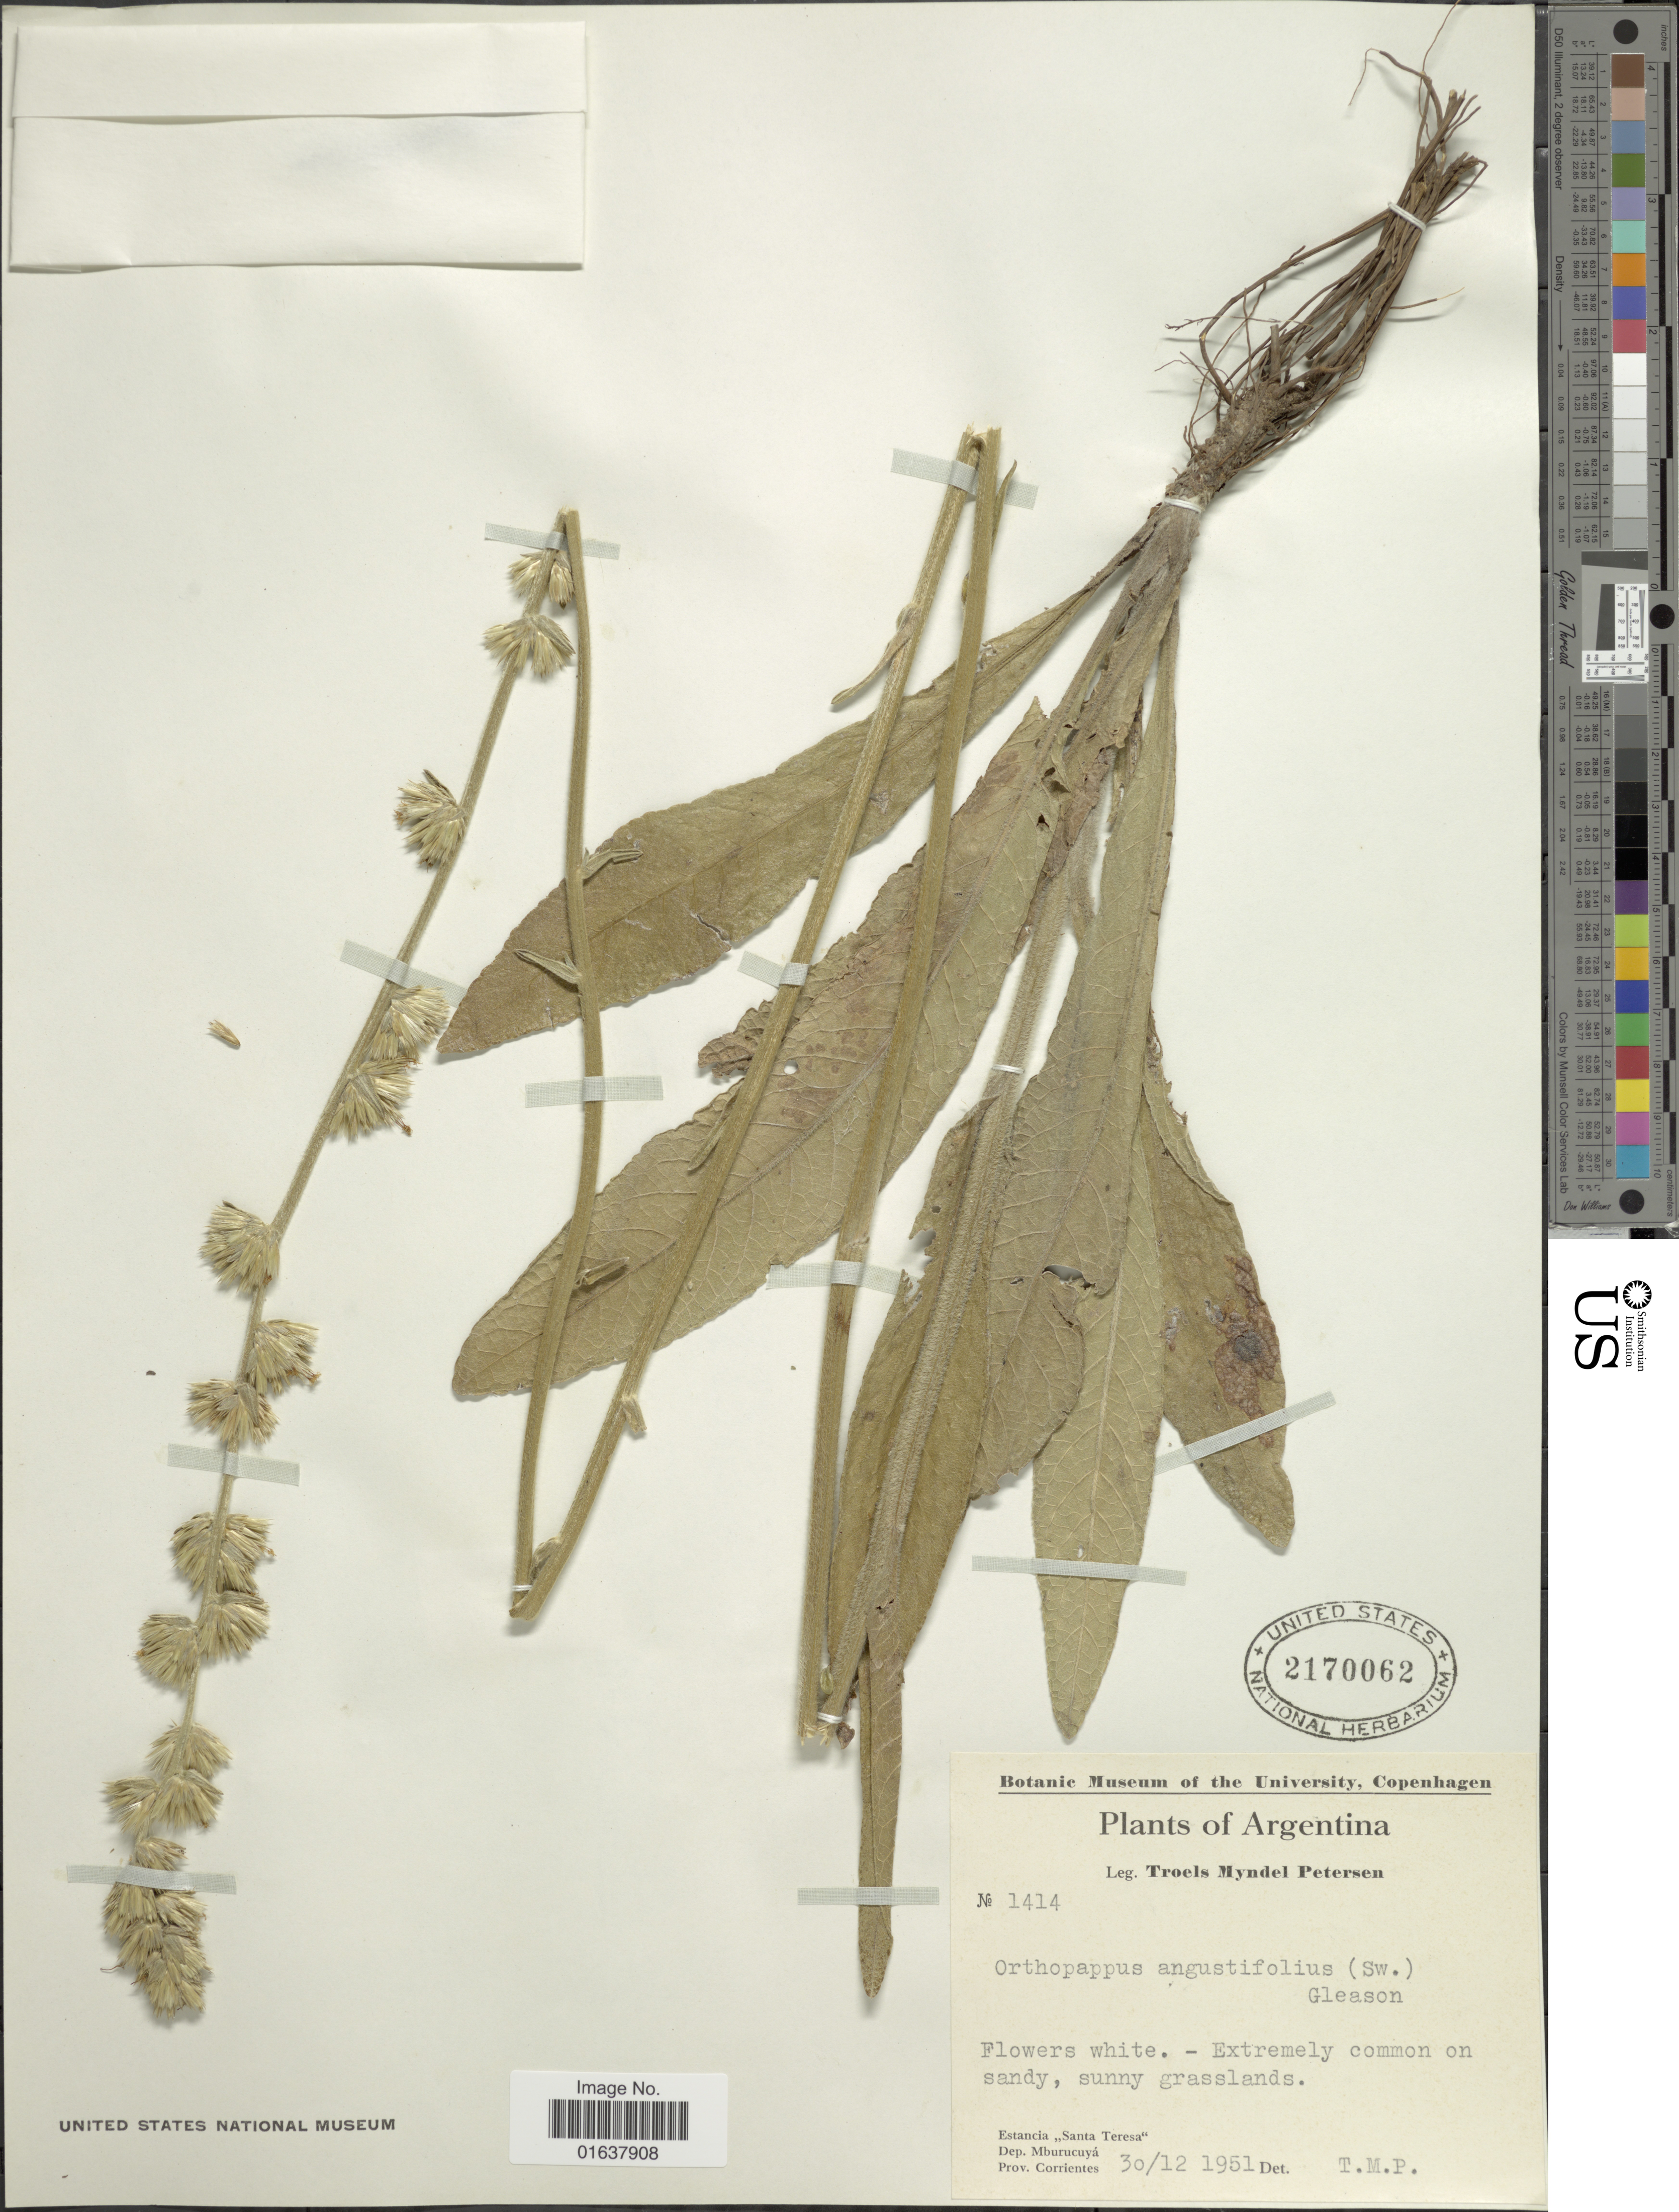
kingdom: Plantae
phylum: Tracheophyta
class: Magnoliopsida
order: Asterales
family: Asteraceae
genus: Orthopappus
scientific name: Orthopappus angustifolius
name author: (Sw.) Gleason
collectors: T. Pederson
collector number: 1414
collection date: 1951-12-30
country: Argentina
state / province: Corrientes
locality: Estancia Santa Teresa. Dep. Mburucuya. Prov, Corrientas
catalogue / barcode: US 2170062